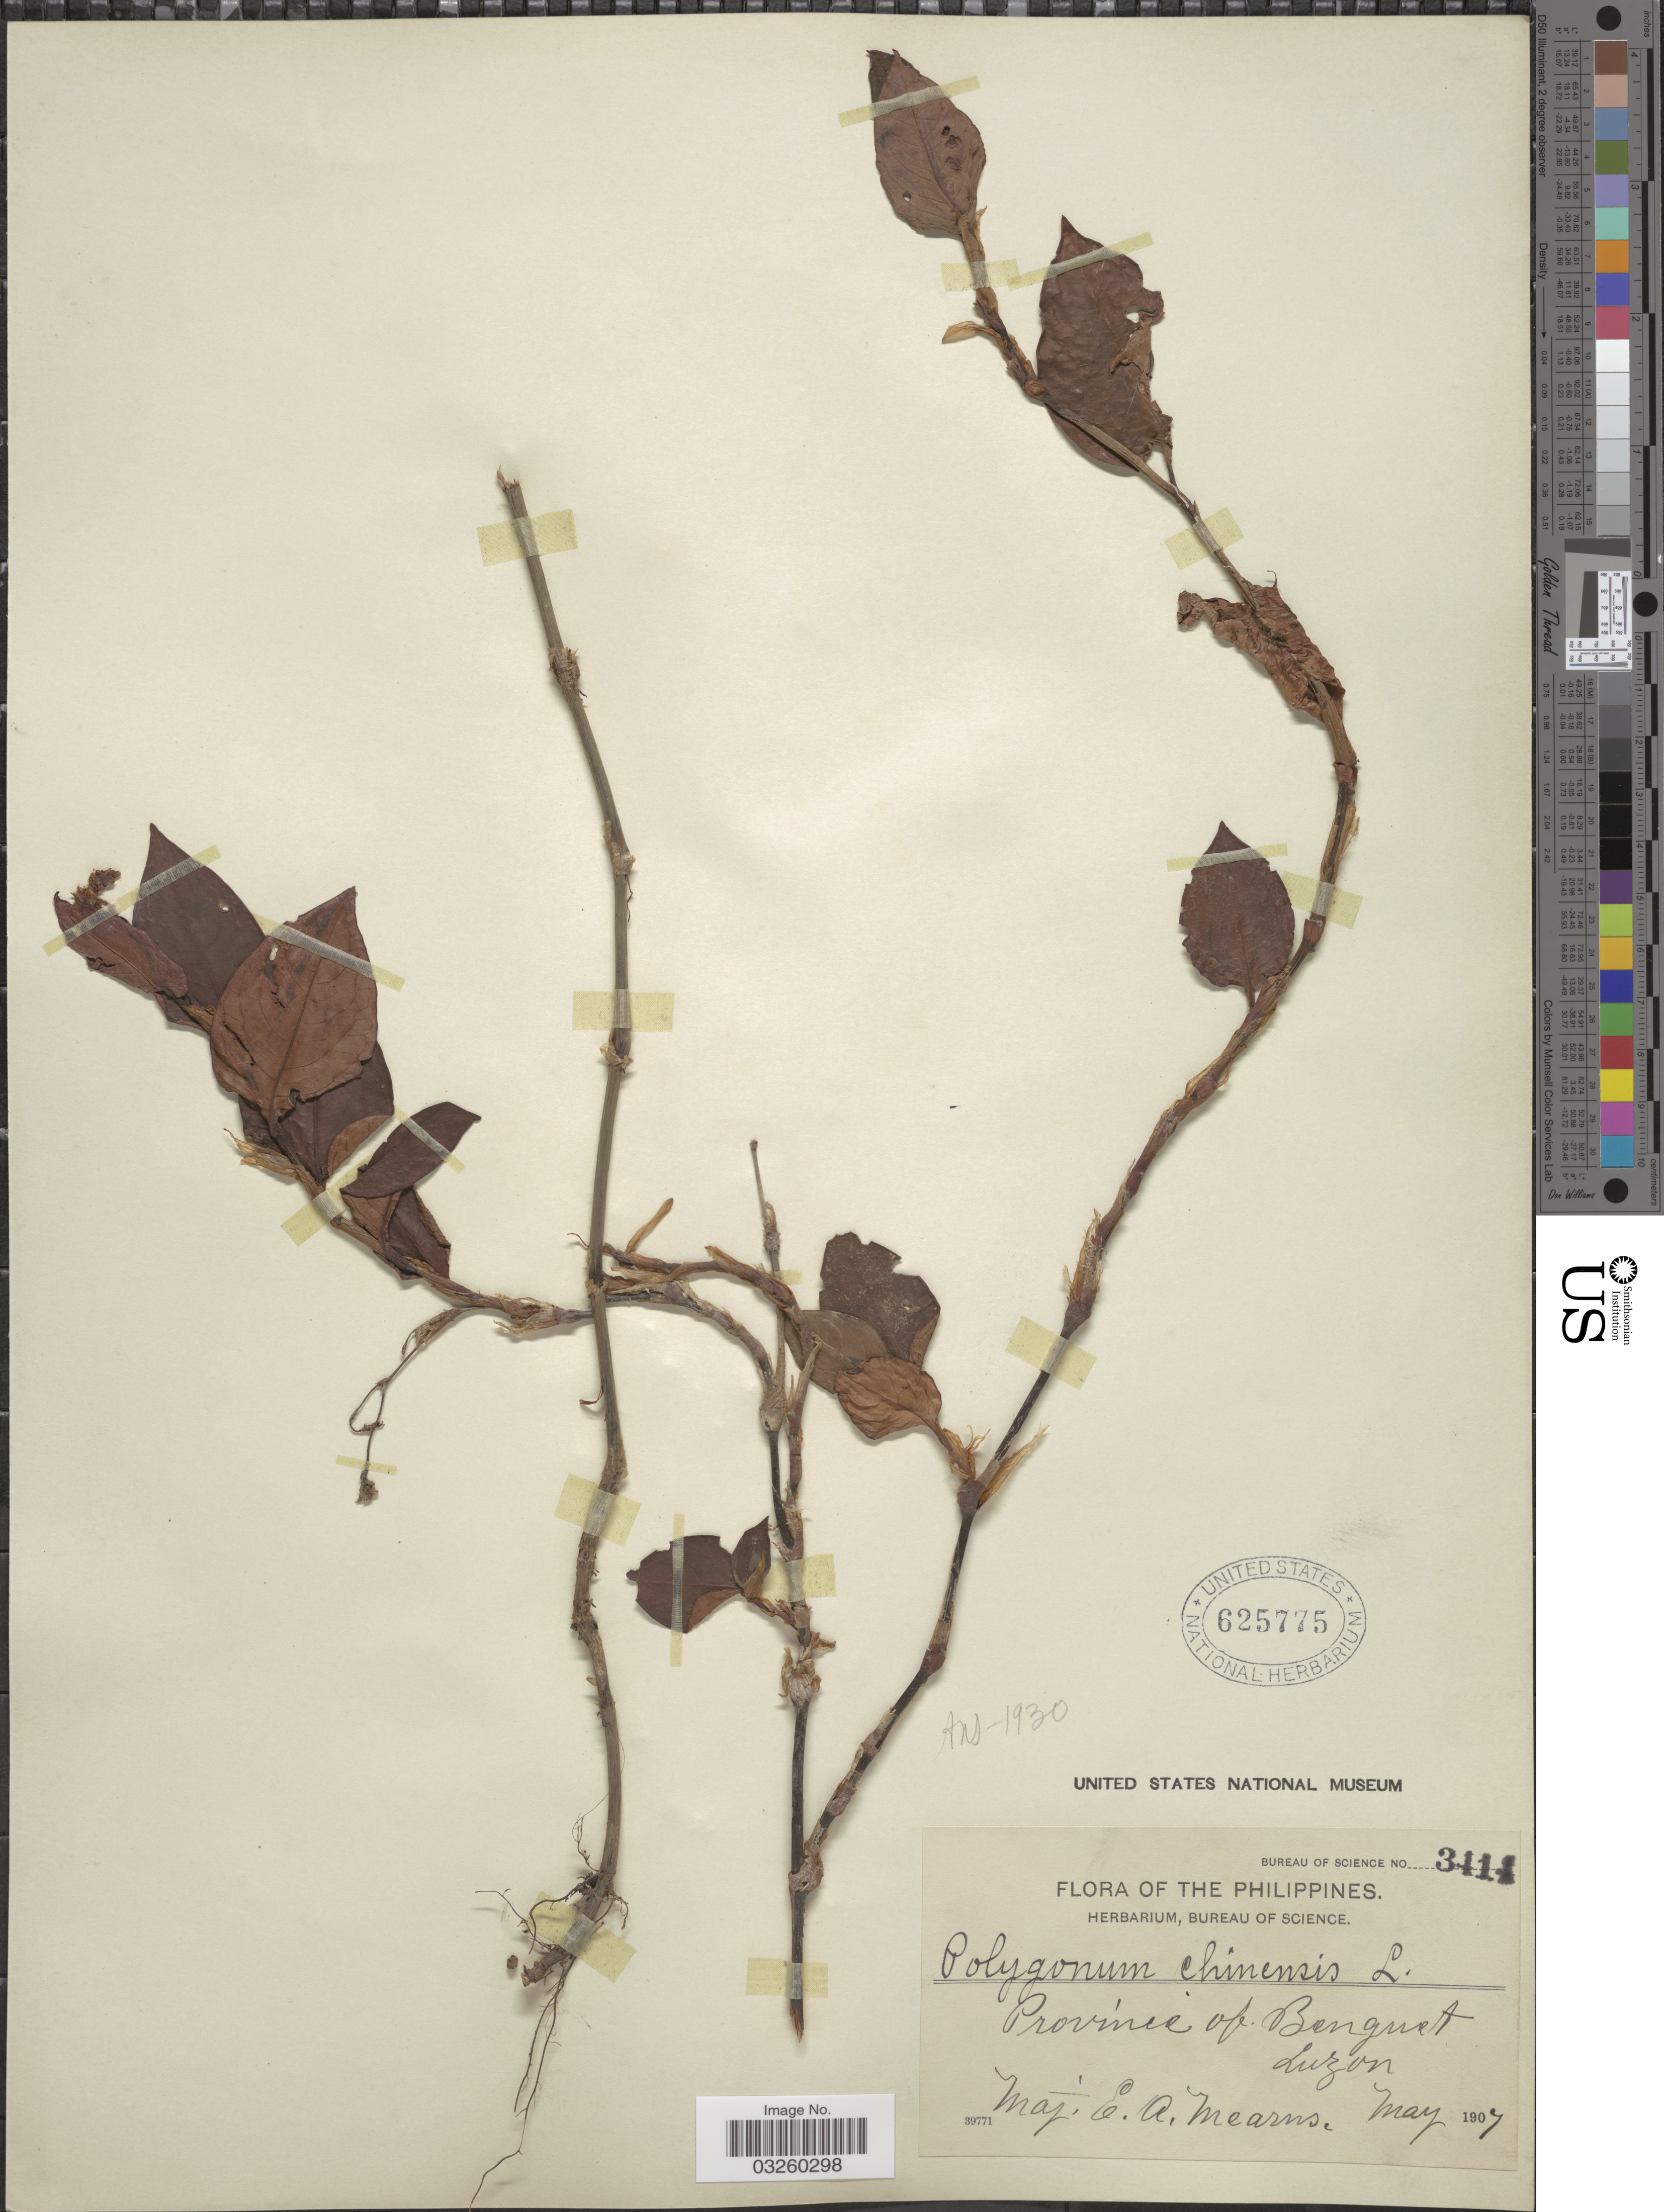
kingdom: Plantae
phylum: Tracheophyta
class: Magnoliopsida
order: Caryophyllales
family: Polygonaceae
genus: Polygonum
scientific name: Polygonum chinense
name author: L.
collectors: E. A. Mearns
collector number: Bureau of Science 3414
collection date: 1907-05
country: Philippines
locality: Province of Benguet, Luzon.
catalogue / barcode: US 625775